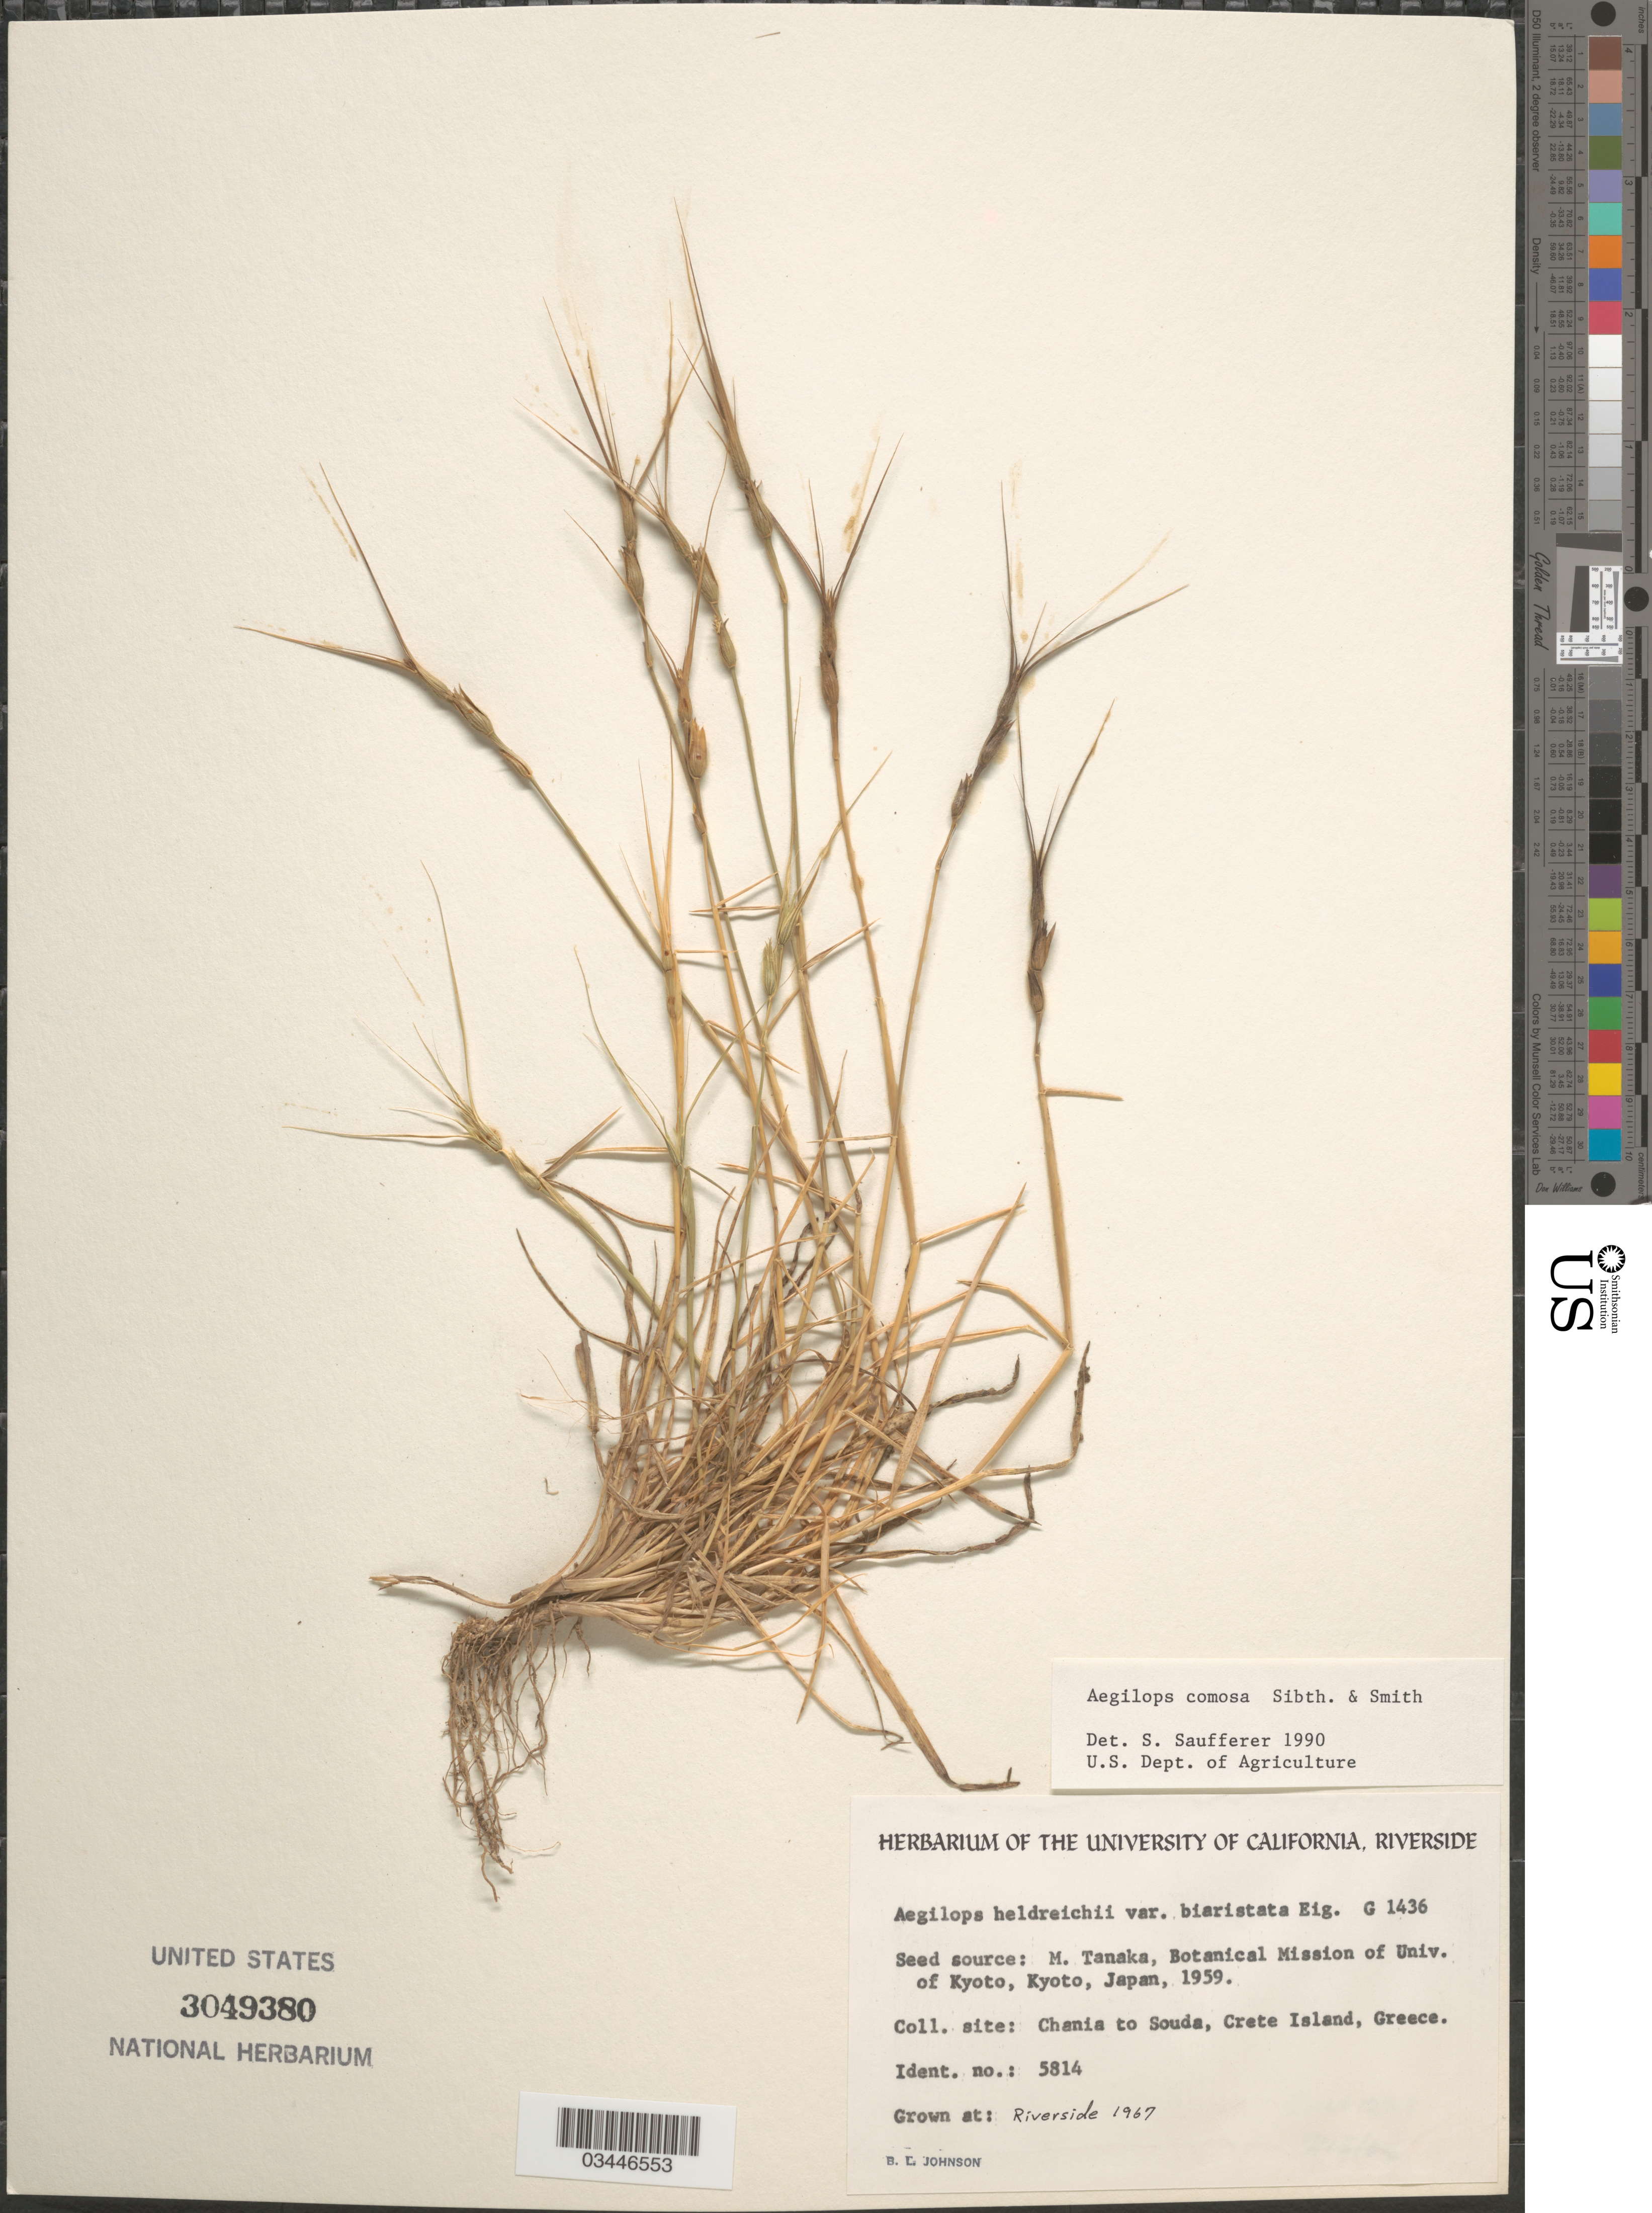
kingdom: Plantae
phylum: Tracheophyta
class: Liliopsida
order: Poales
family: Poaceae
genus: Aegilops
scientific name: Aegilops comosa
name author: Sibth. & Sm.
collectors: B. Johnson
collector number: G1436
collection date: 1967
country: United States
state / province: California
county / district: Riverside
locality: Riverside.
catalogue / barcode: US 3049380